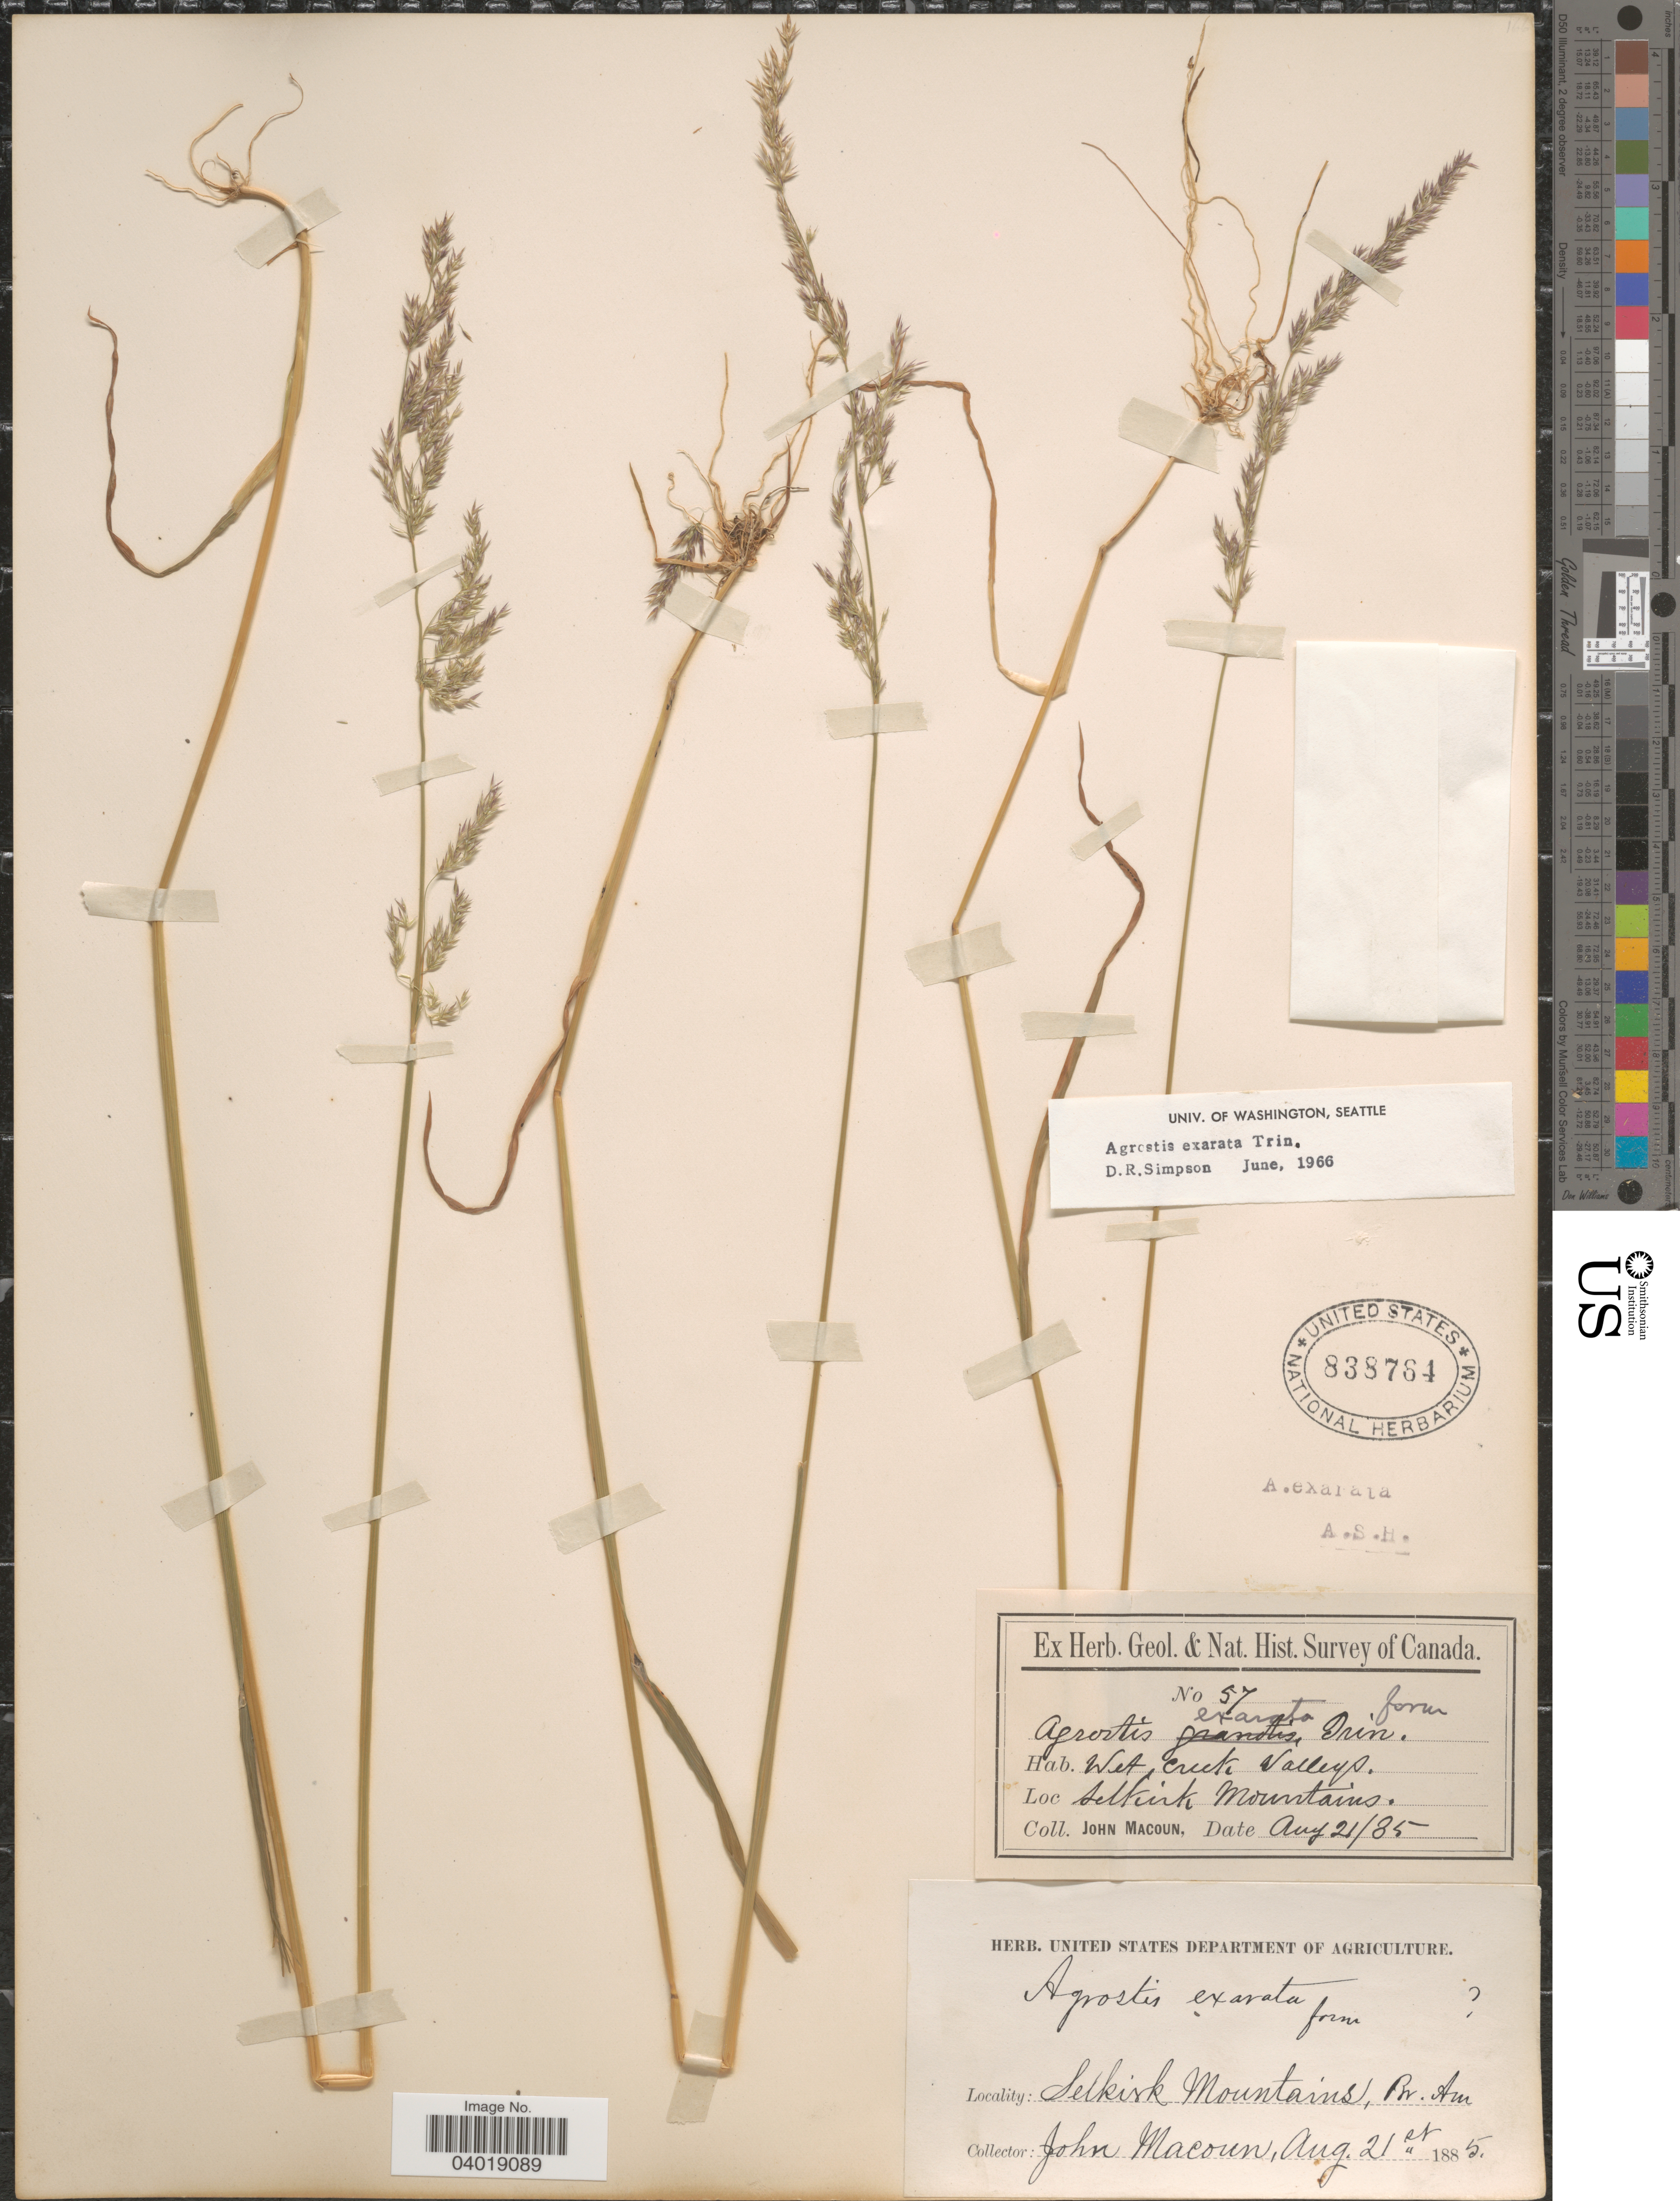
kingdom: Plantae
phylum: Tracheophyta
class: Liliopsida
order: Poales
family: Poaceae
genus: Agrostis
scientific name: Agrostis exarata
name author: Trin.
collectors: J. Macoun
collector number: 57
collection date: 1885-08-21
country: Canada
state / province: British Columbia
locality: Valleys. Selkirk Mountains. Br. Am.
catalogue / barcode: US 838764